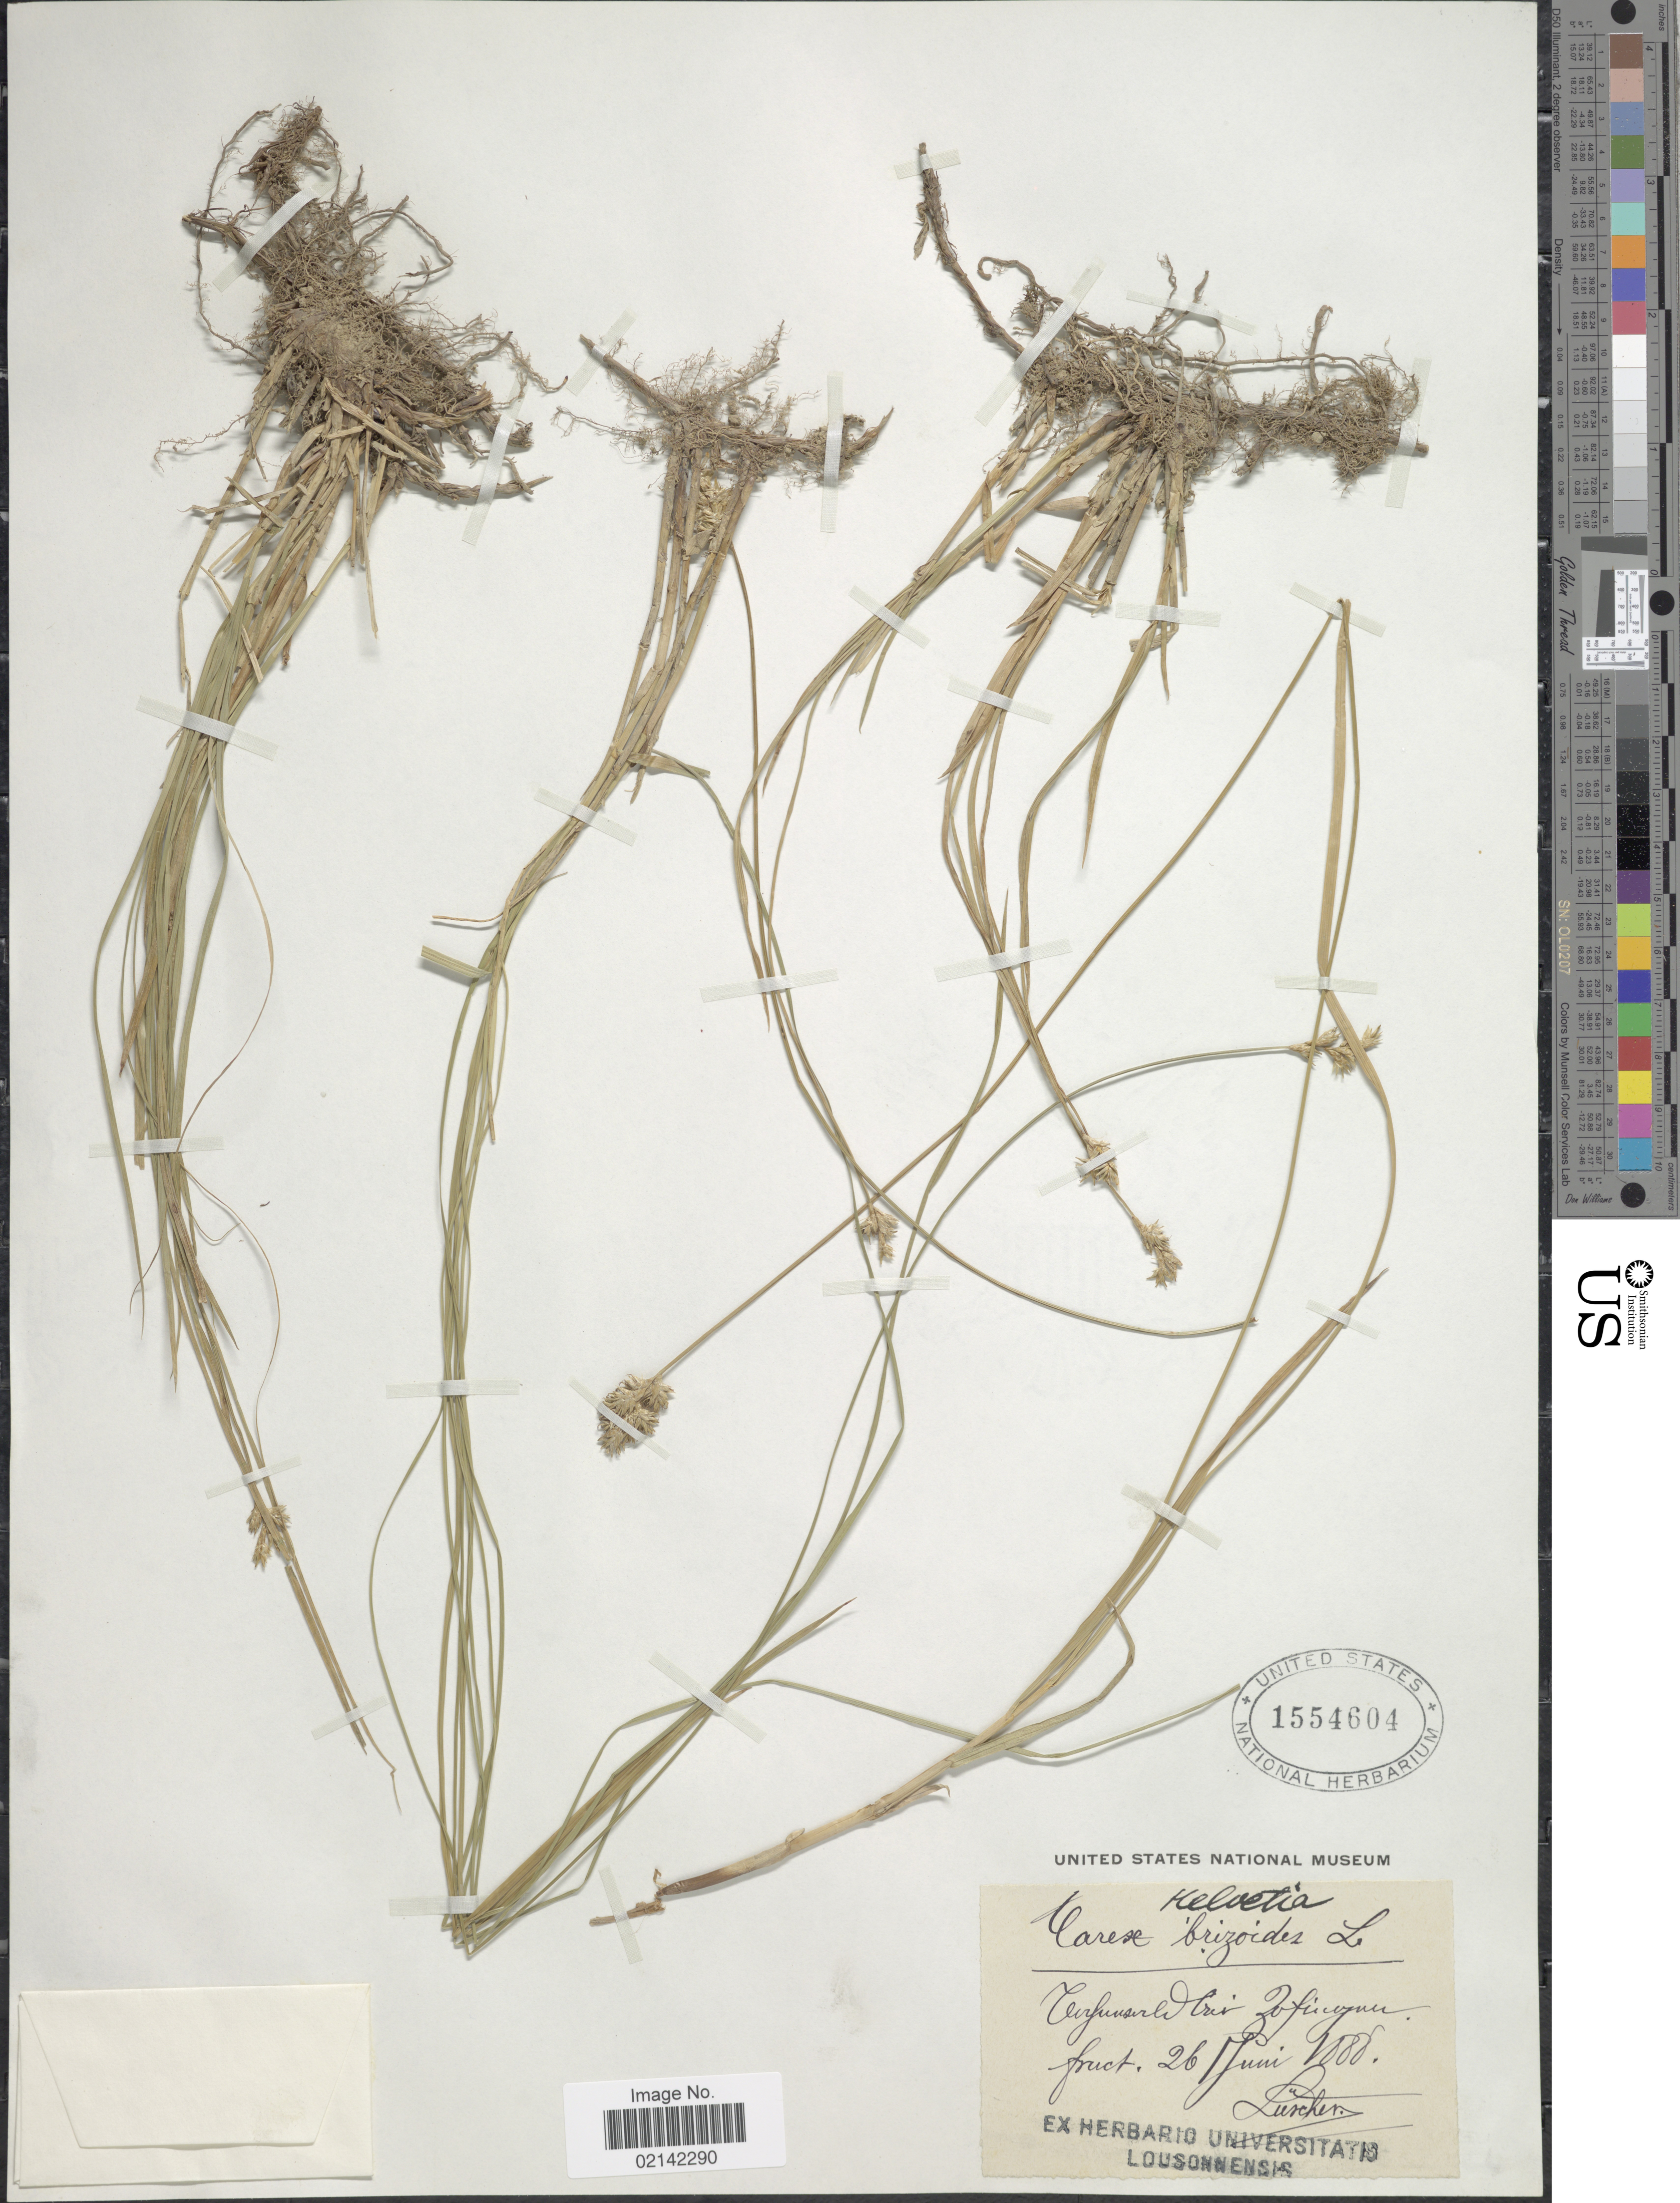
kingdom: Plantae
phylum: Tracheophyta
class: Liliopsida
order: Poales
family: Cyperaceae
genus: Carex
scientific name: Carex brizoides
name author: L.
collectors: Lüscher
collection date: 1888-06-26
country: Switzerland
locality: Helvetia. [illegible text]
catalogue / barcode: US 1554604